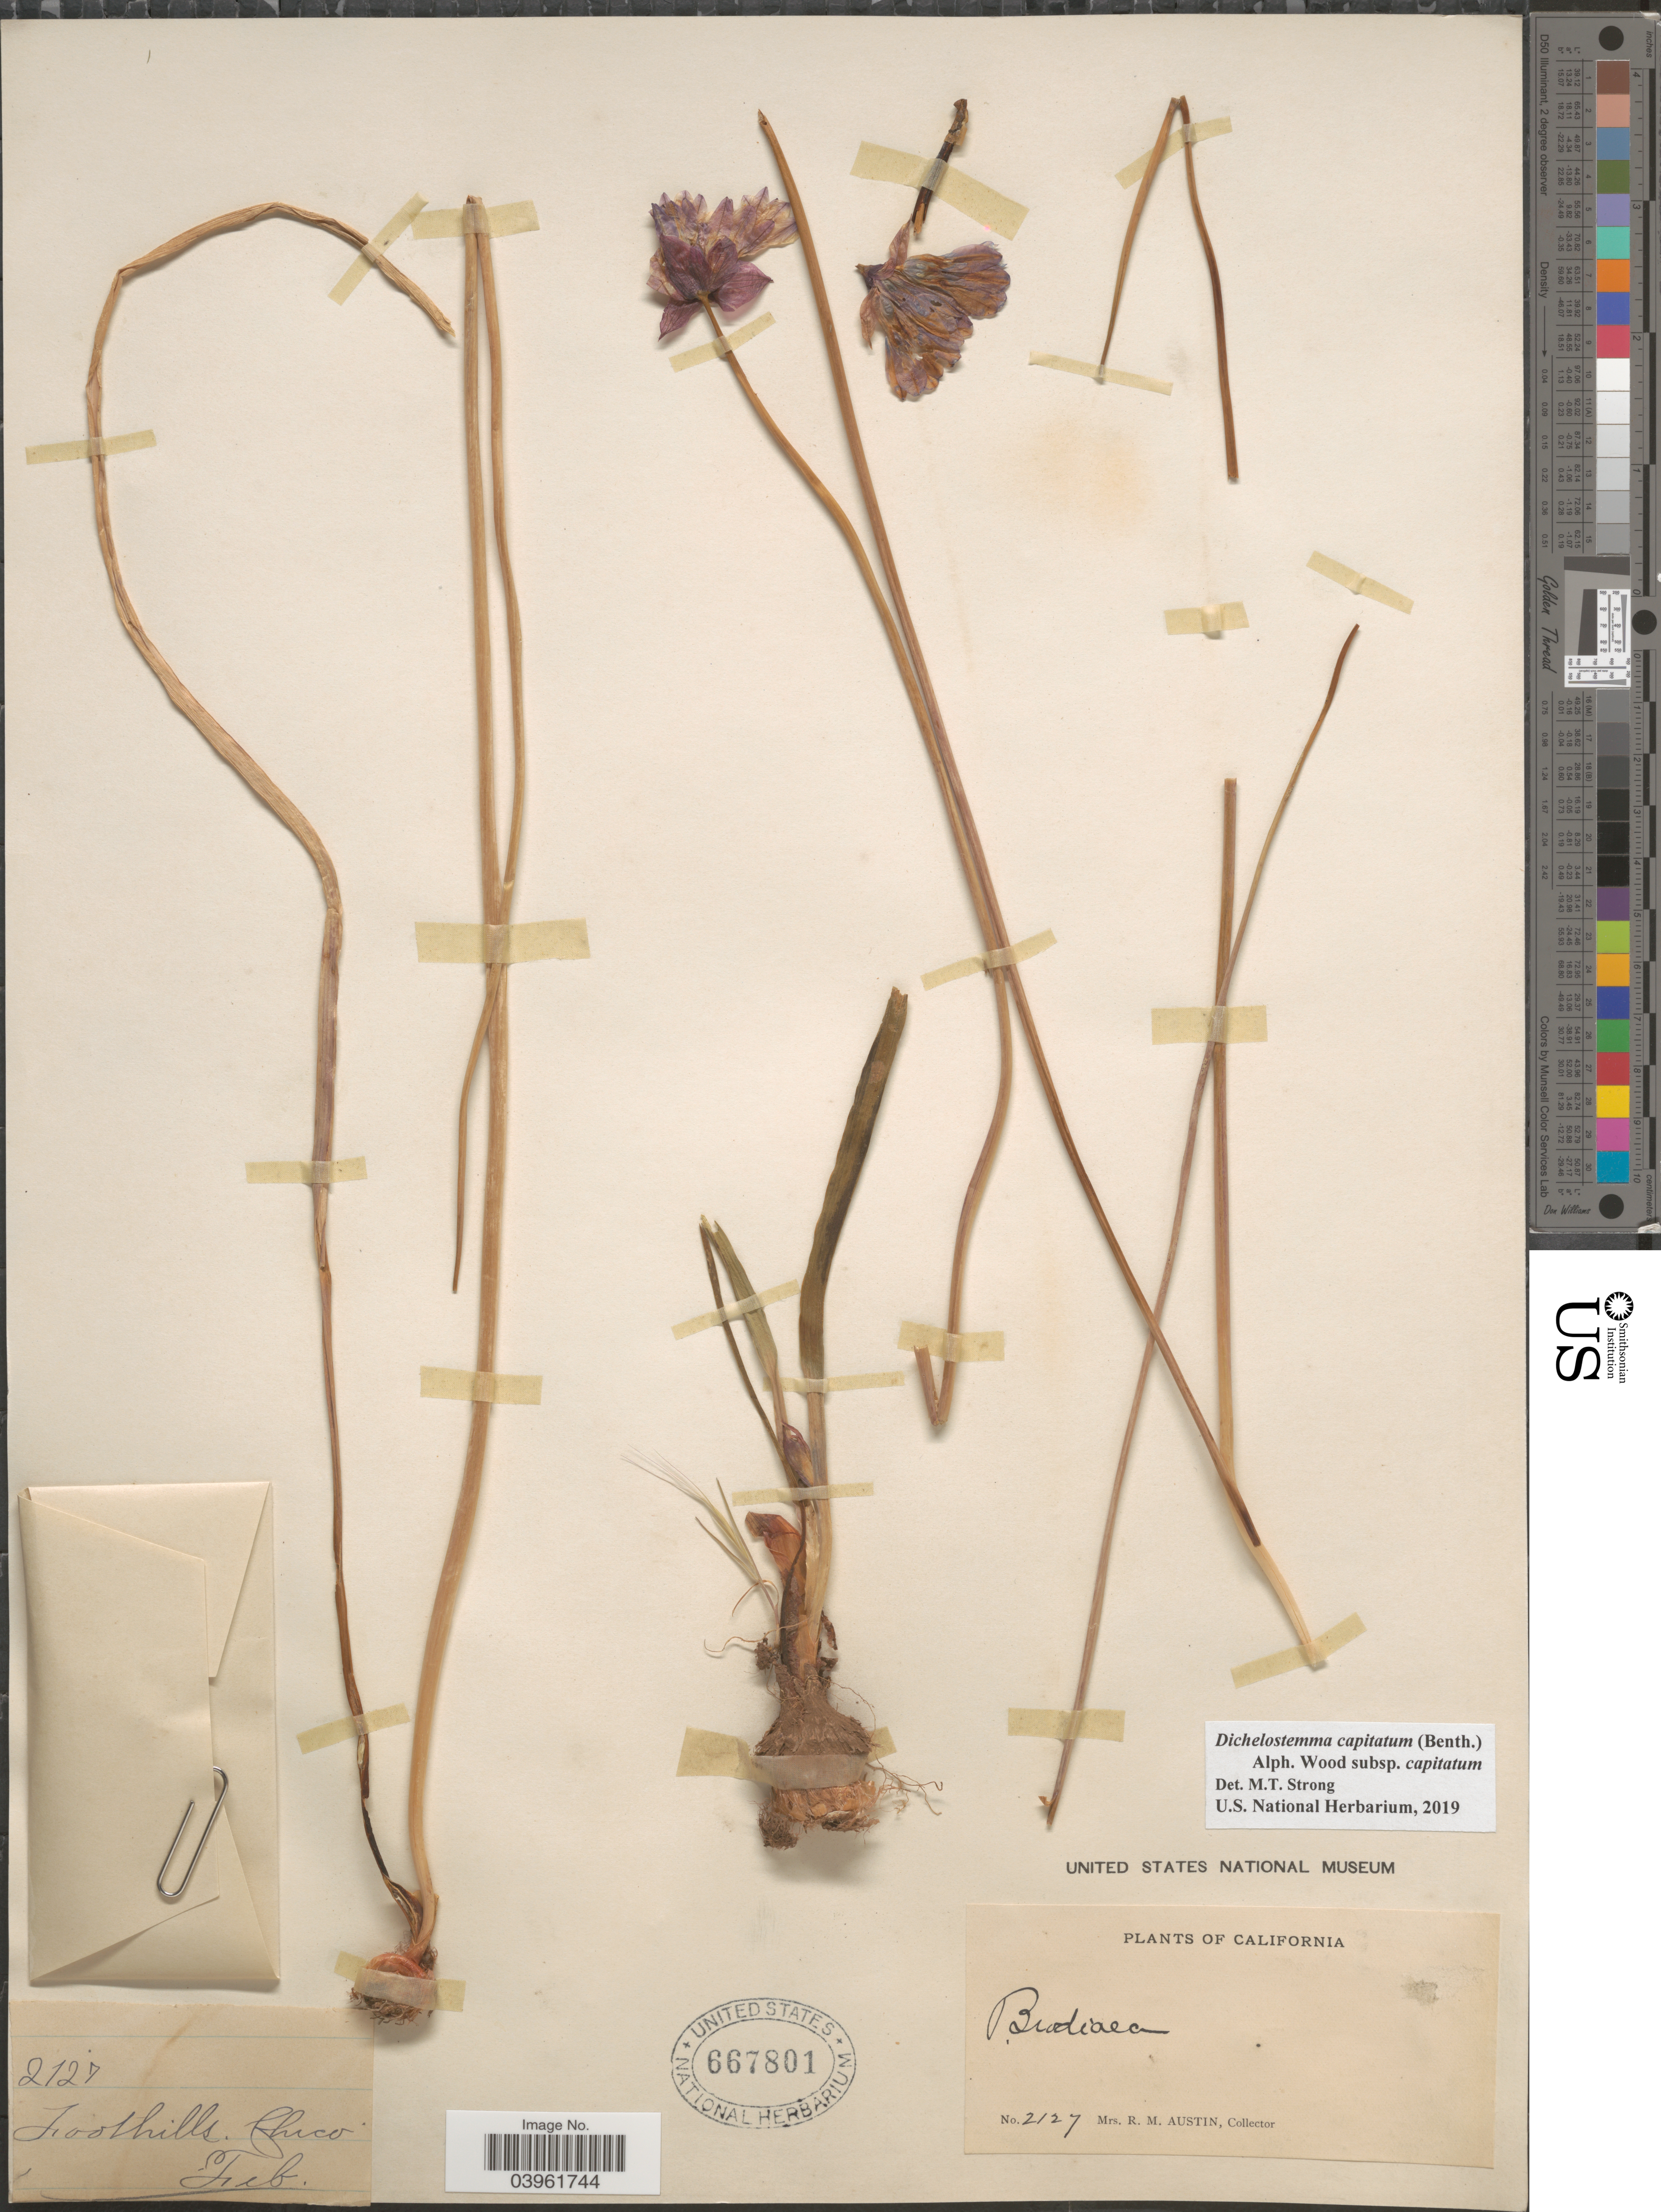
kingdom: Plantae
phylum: Tracheophyta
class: Liliopsida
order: Asparagales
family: Asparagaceae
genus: Dichelostemma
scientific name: Dichelostemma capitatum subsp. capitatum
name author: (Benth.) Alph. Wood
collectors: R. Austin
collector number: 2127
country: United States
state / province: California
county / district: Butte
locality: Foothills. Chico.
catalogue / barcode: US 667801